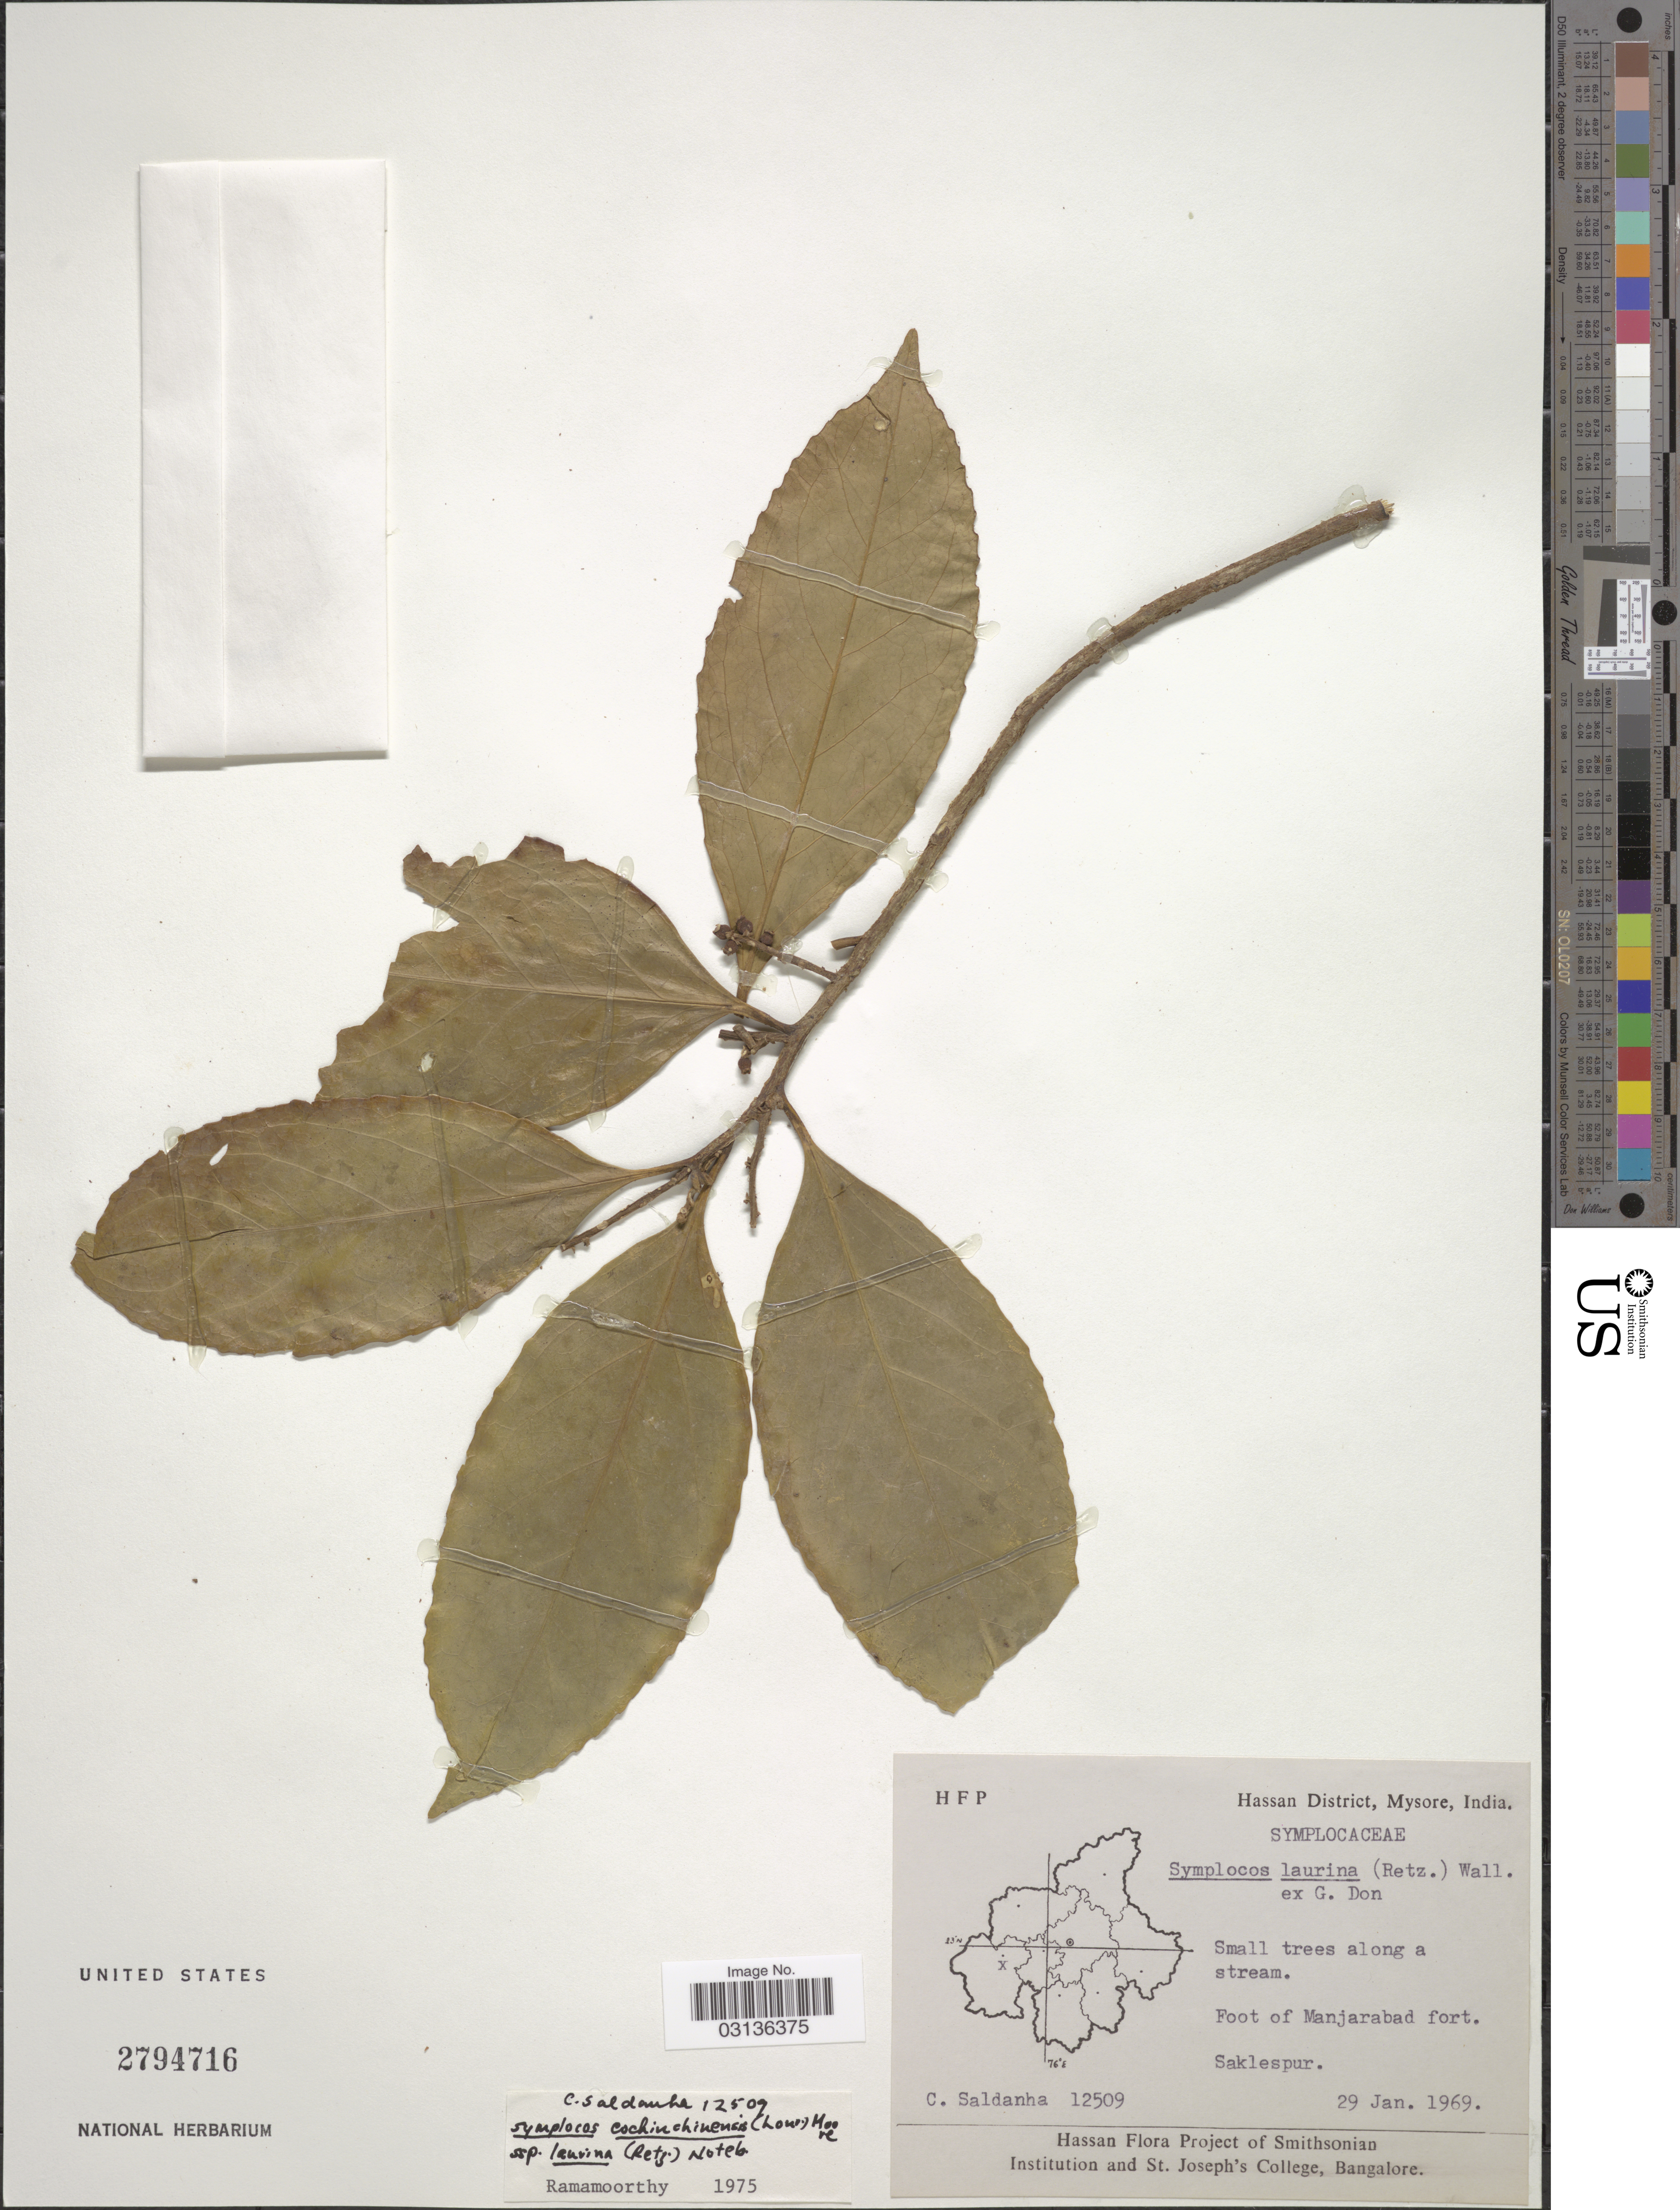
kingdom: Plantae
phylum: Tracheophyta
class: Magnoliopsida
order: Ericales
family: Symplocaceae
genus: Symplocos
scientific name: Symplocos cochinchinensis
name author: (Lour.) S. Moore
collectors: C. Saldanha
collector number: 12509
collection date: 1969-01-29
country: India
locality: Hassan District, Mysore. Foot of Manjarabad fort. Saklespur.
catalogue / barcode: US 2794716